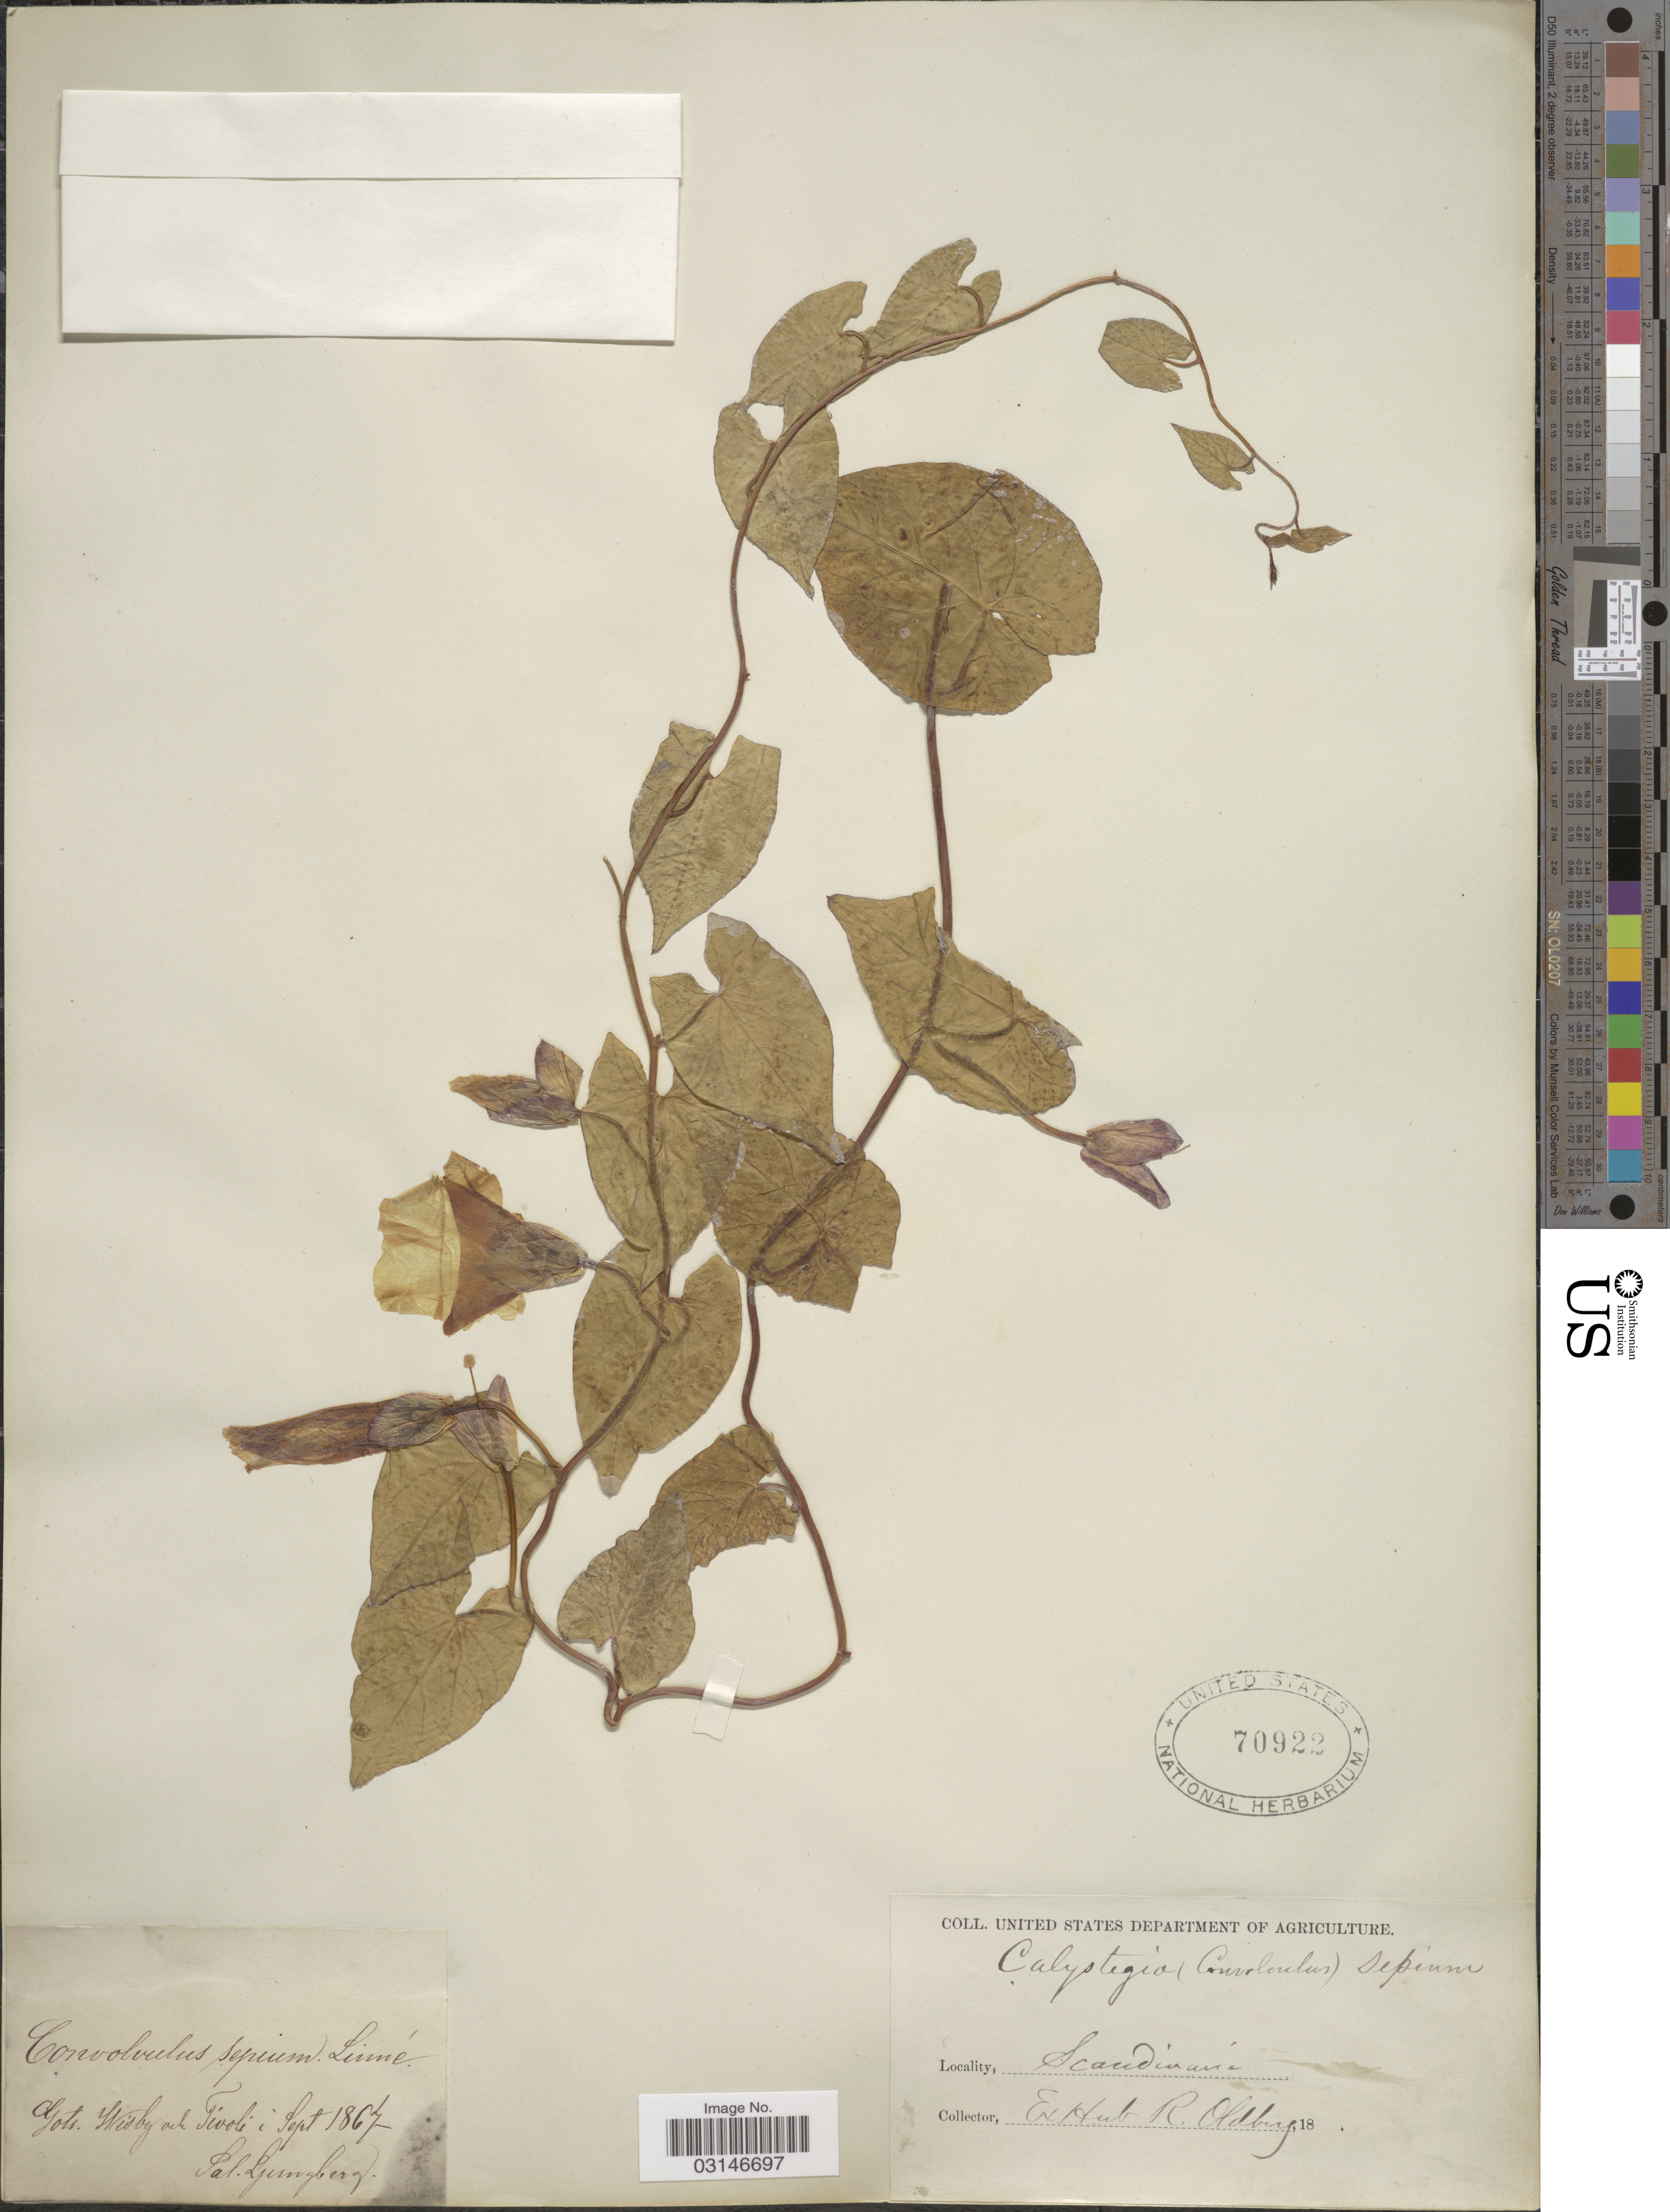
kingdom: Plantae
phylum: Tracheophyta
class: Magnoliopsida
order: Solanales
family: Convolvulaceae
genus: Calystegia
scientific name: Calystegia sepium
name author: (L.) R. Br.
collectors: S. Ljungberg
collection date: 1867-09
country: Sweden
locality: Scandinavia. Gotl. Wisby ad Tivoli.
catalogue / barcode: US 70922